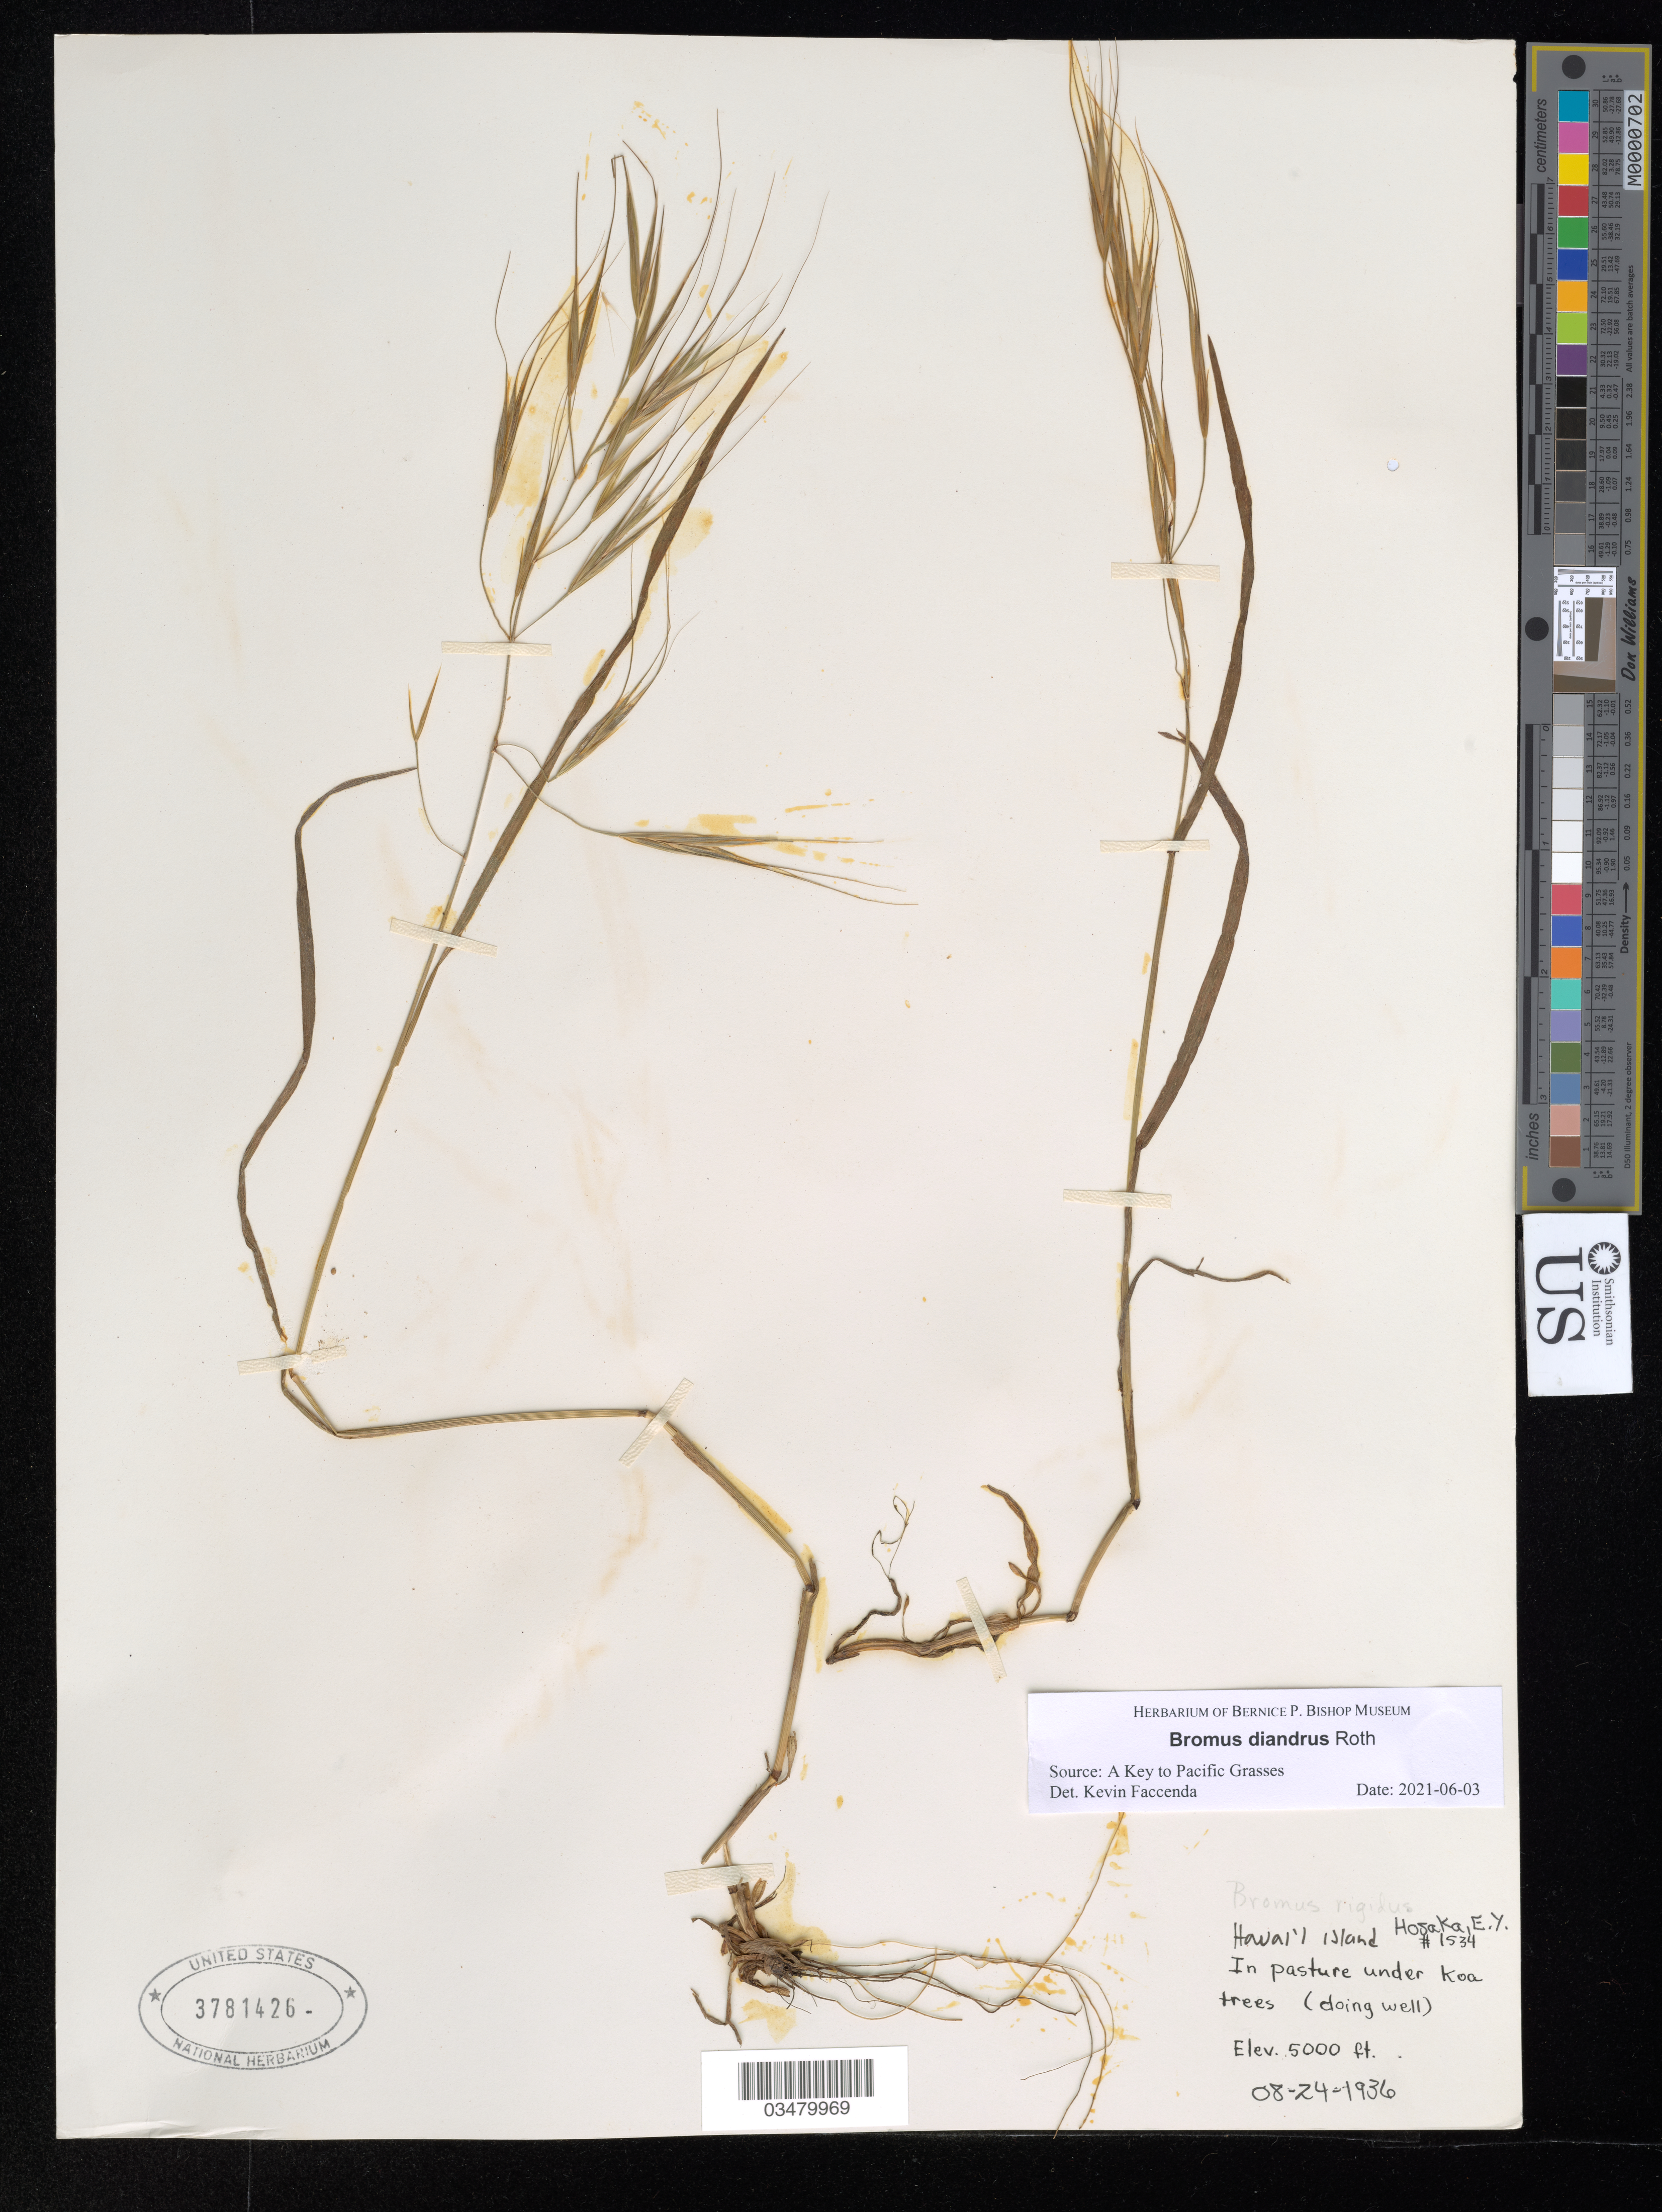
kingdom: Plantae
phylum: Tracheophyta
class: Liliopsida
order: Poales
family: Poaceae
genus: Bromus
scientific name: Bromus diandrus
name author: Roth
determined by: Faccenda, K.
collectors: E. Y. Hosaka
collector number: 1534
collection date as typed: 08-24-36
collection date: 1936-08-24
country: United States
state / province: Hawaii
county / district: Hawaii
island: Hawaii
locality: In pasture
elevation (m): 1524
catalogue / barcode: US 3781426